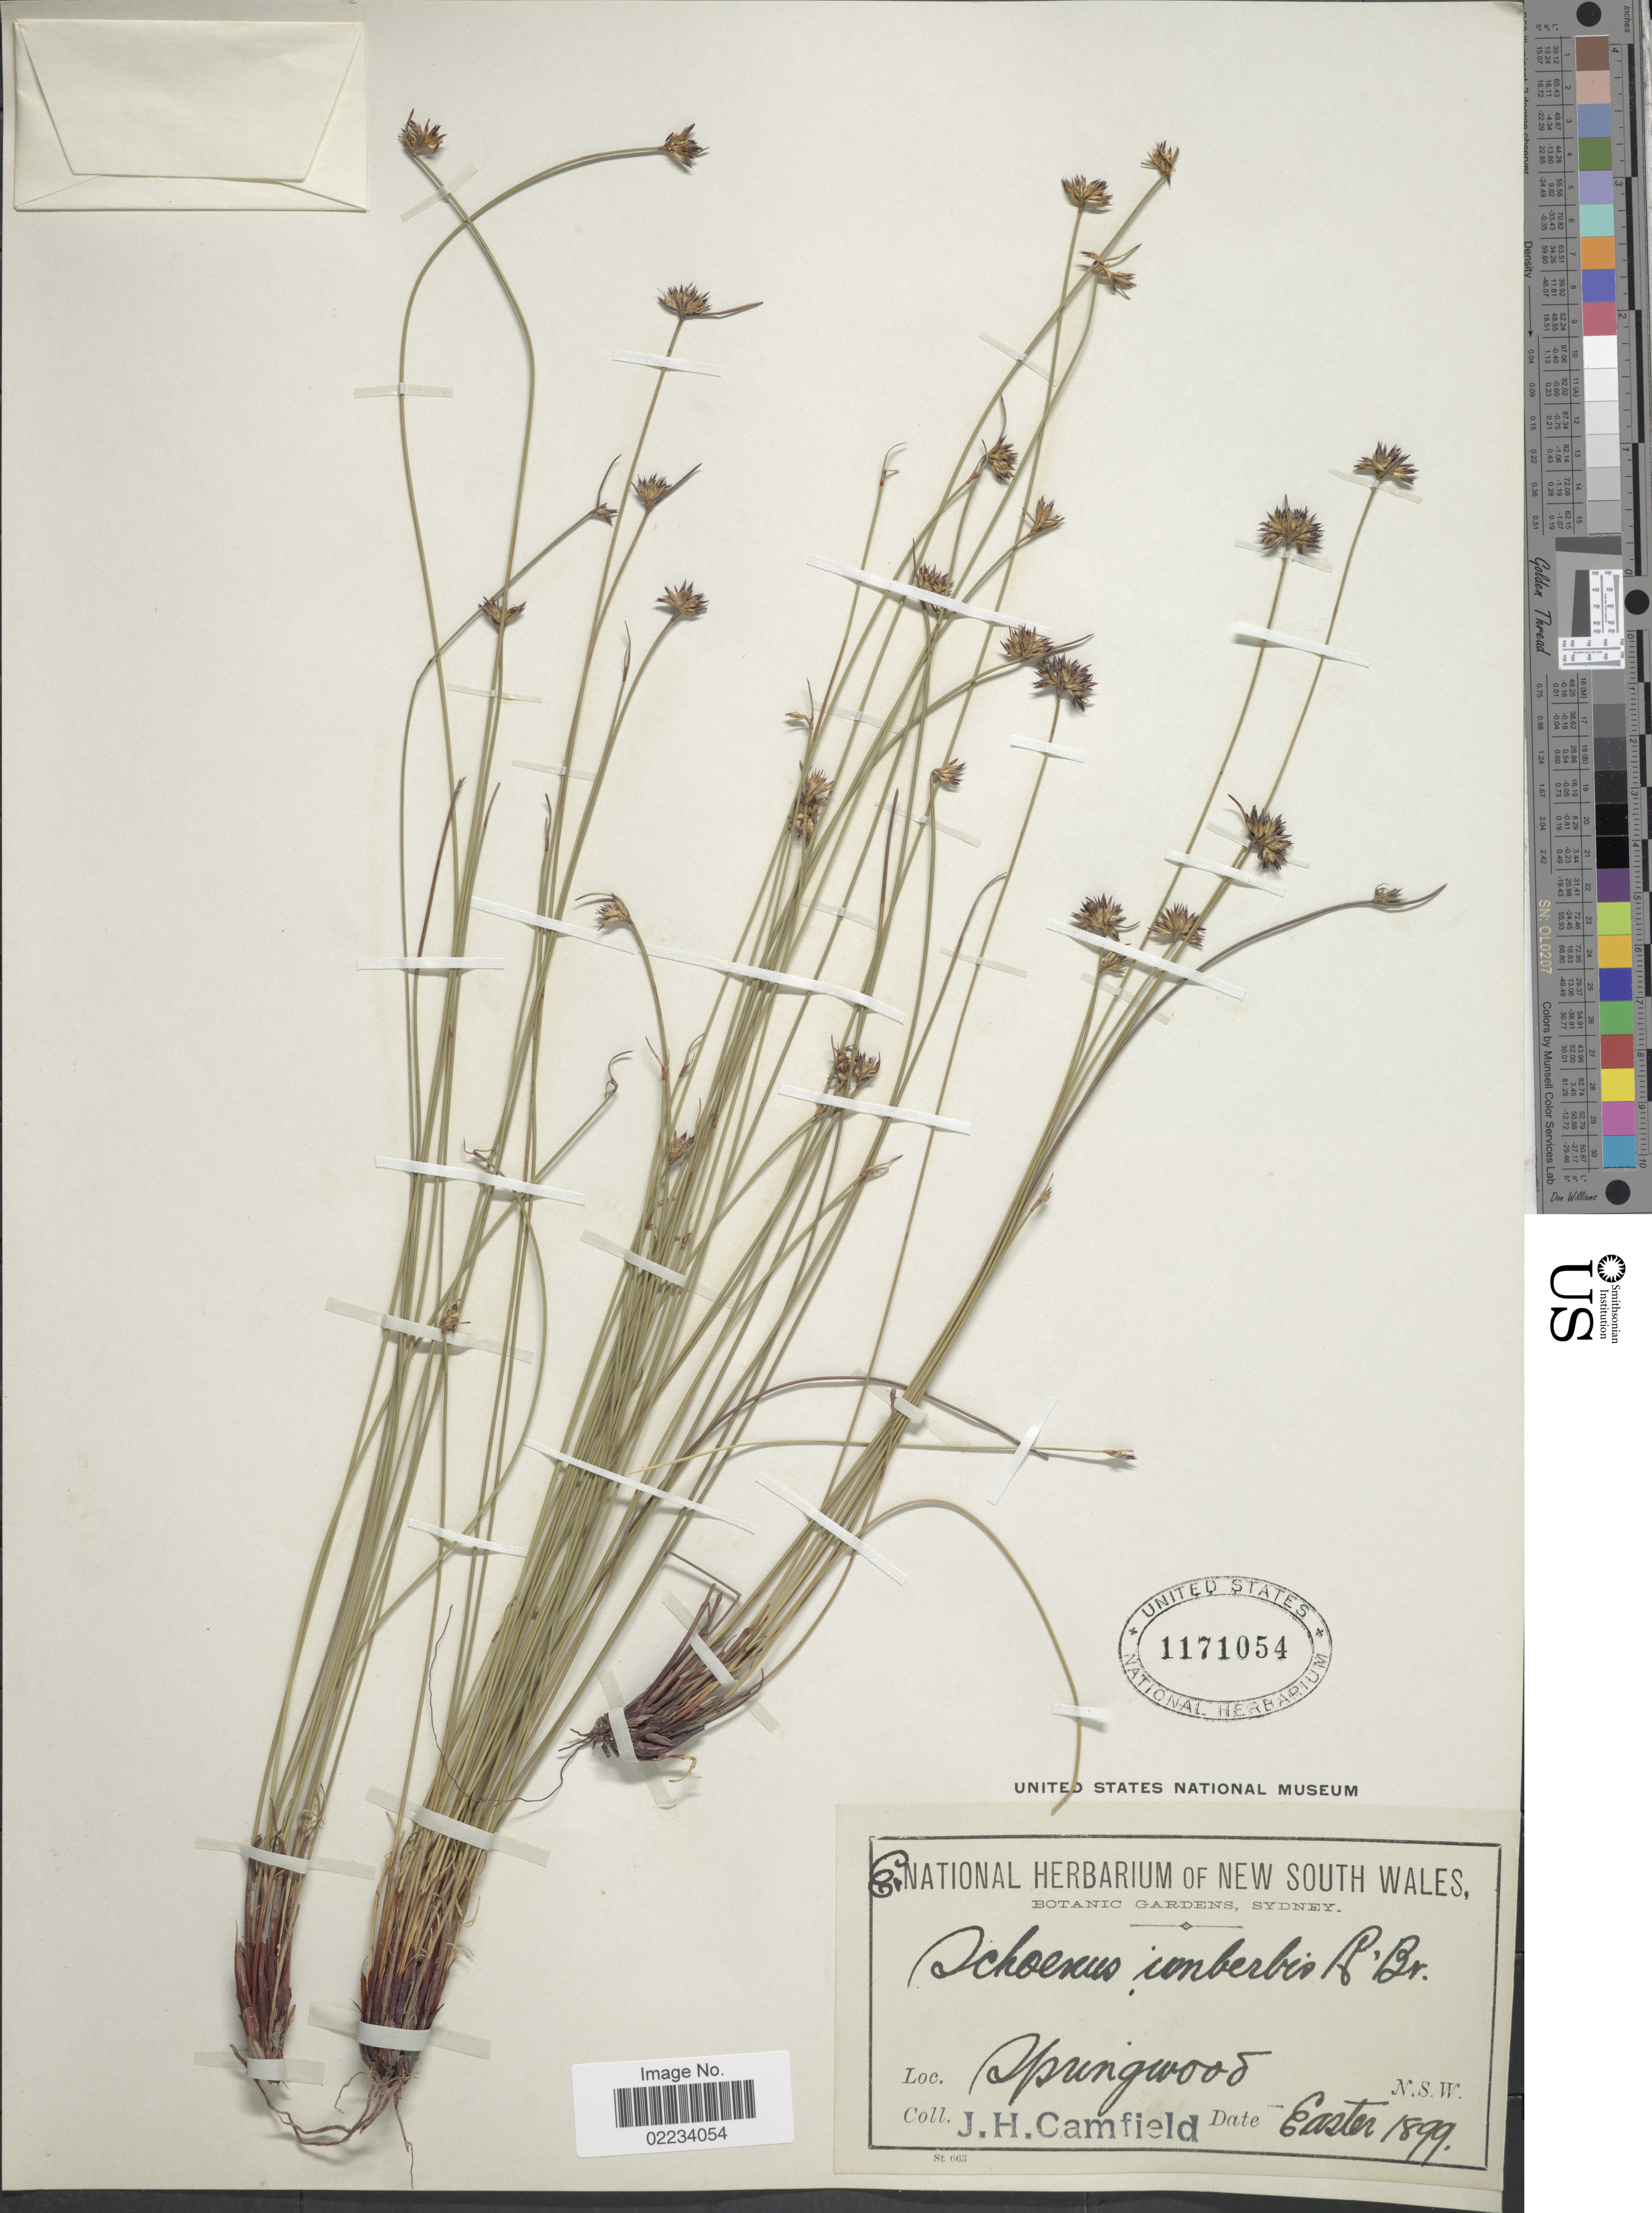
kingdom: Plantae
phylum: Tracheophyta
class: Liliopsida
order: Poales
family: Cyperaceae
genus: Schoenus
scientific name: Schoenus imberbis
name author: R. Br.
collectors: J. Camfield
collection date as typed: Easter 1899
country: Australia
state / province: New South Wales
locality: Springwood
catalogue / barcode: US 1171054